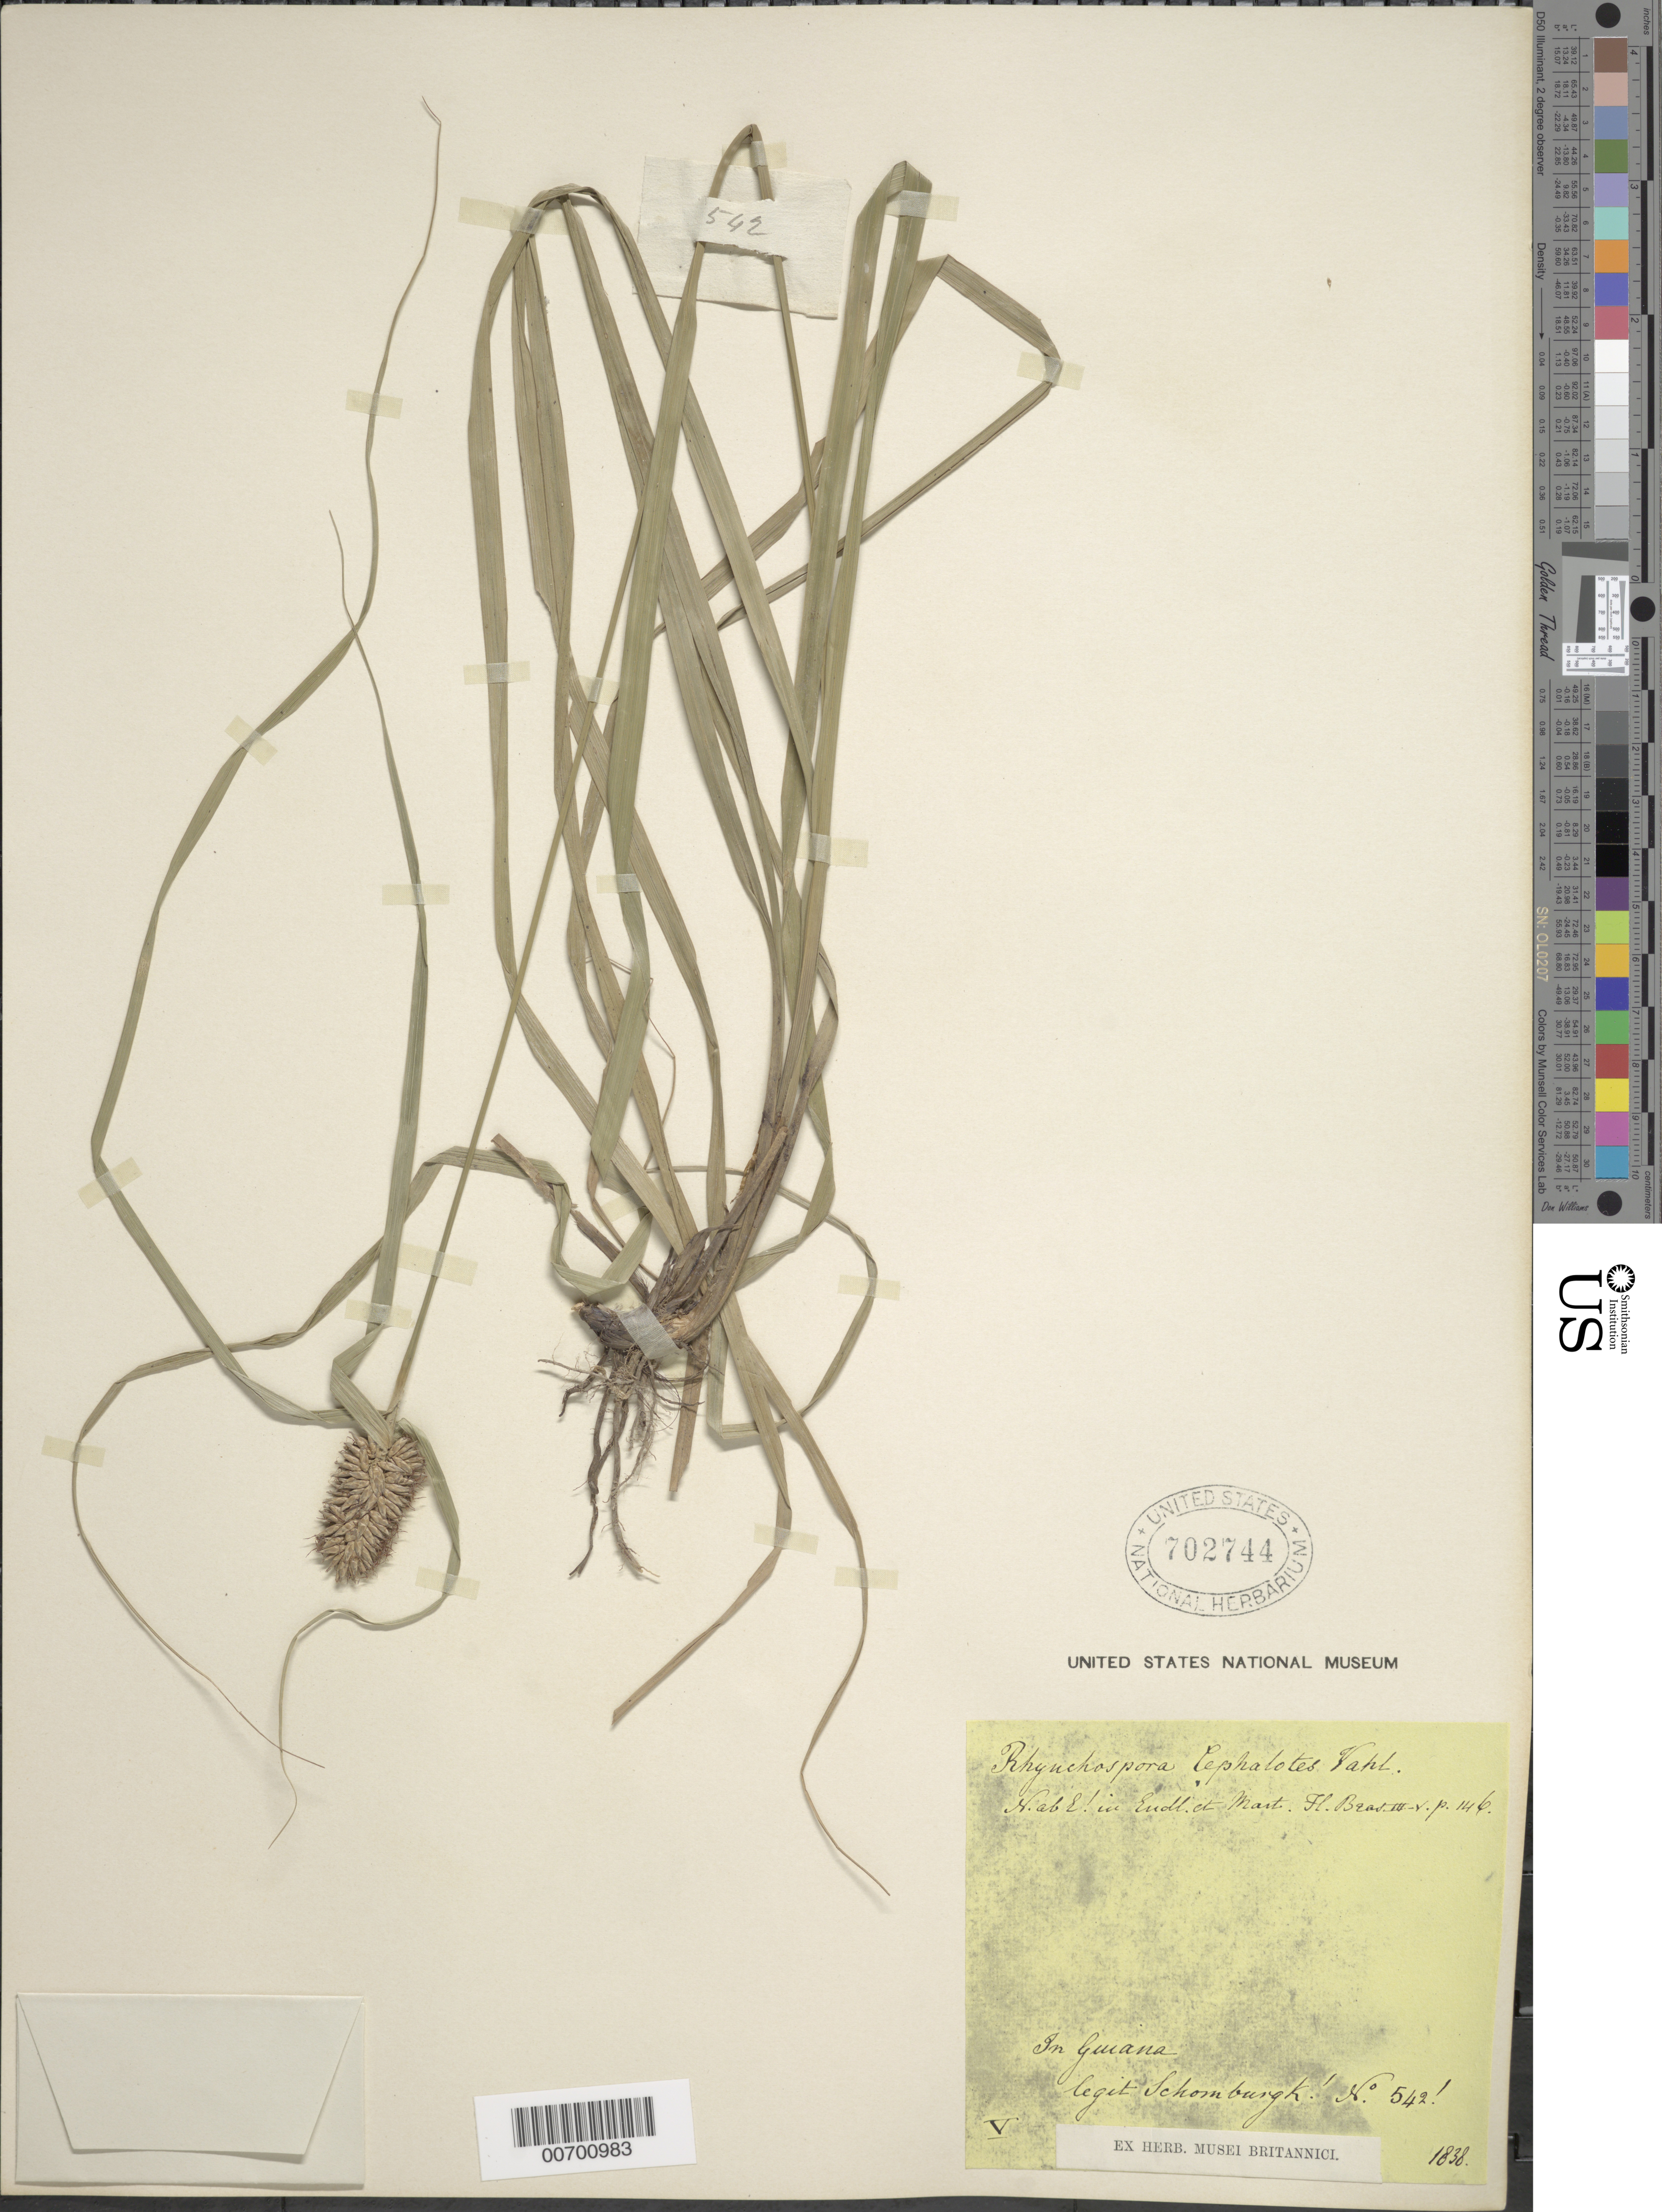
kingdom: Plantae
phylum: Tracheophyta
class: Liliopsida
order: Poales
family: Cyperaceae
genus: Rhynchospora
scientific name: Rhynchospora cephalotes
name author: (L.) Vahl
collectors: R. H. Schomburgk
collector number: I 542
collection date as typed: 1838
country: Guyana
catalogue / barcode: US 702744